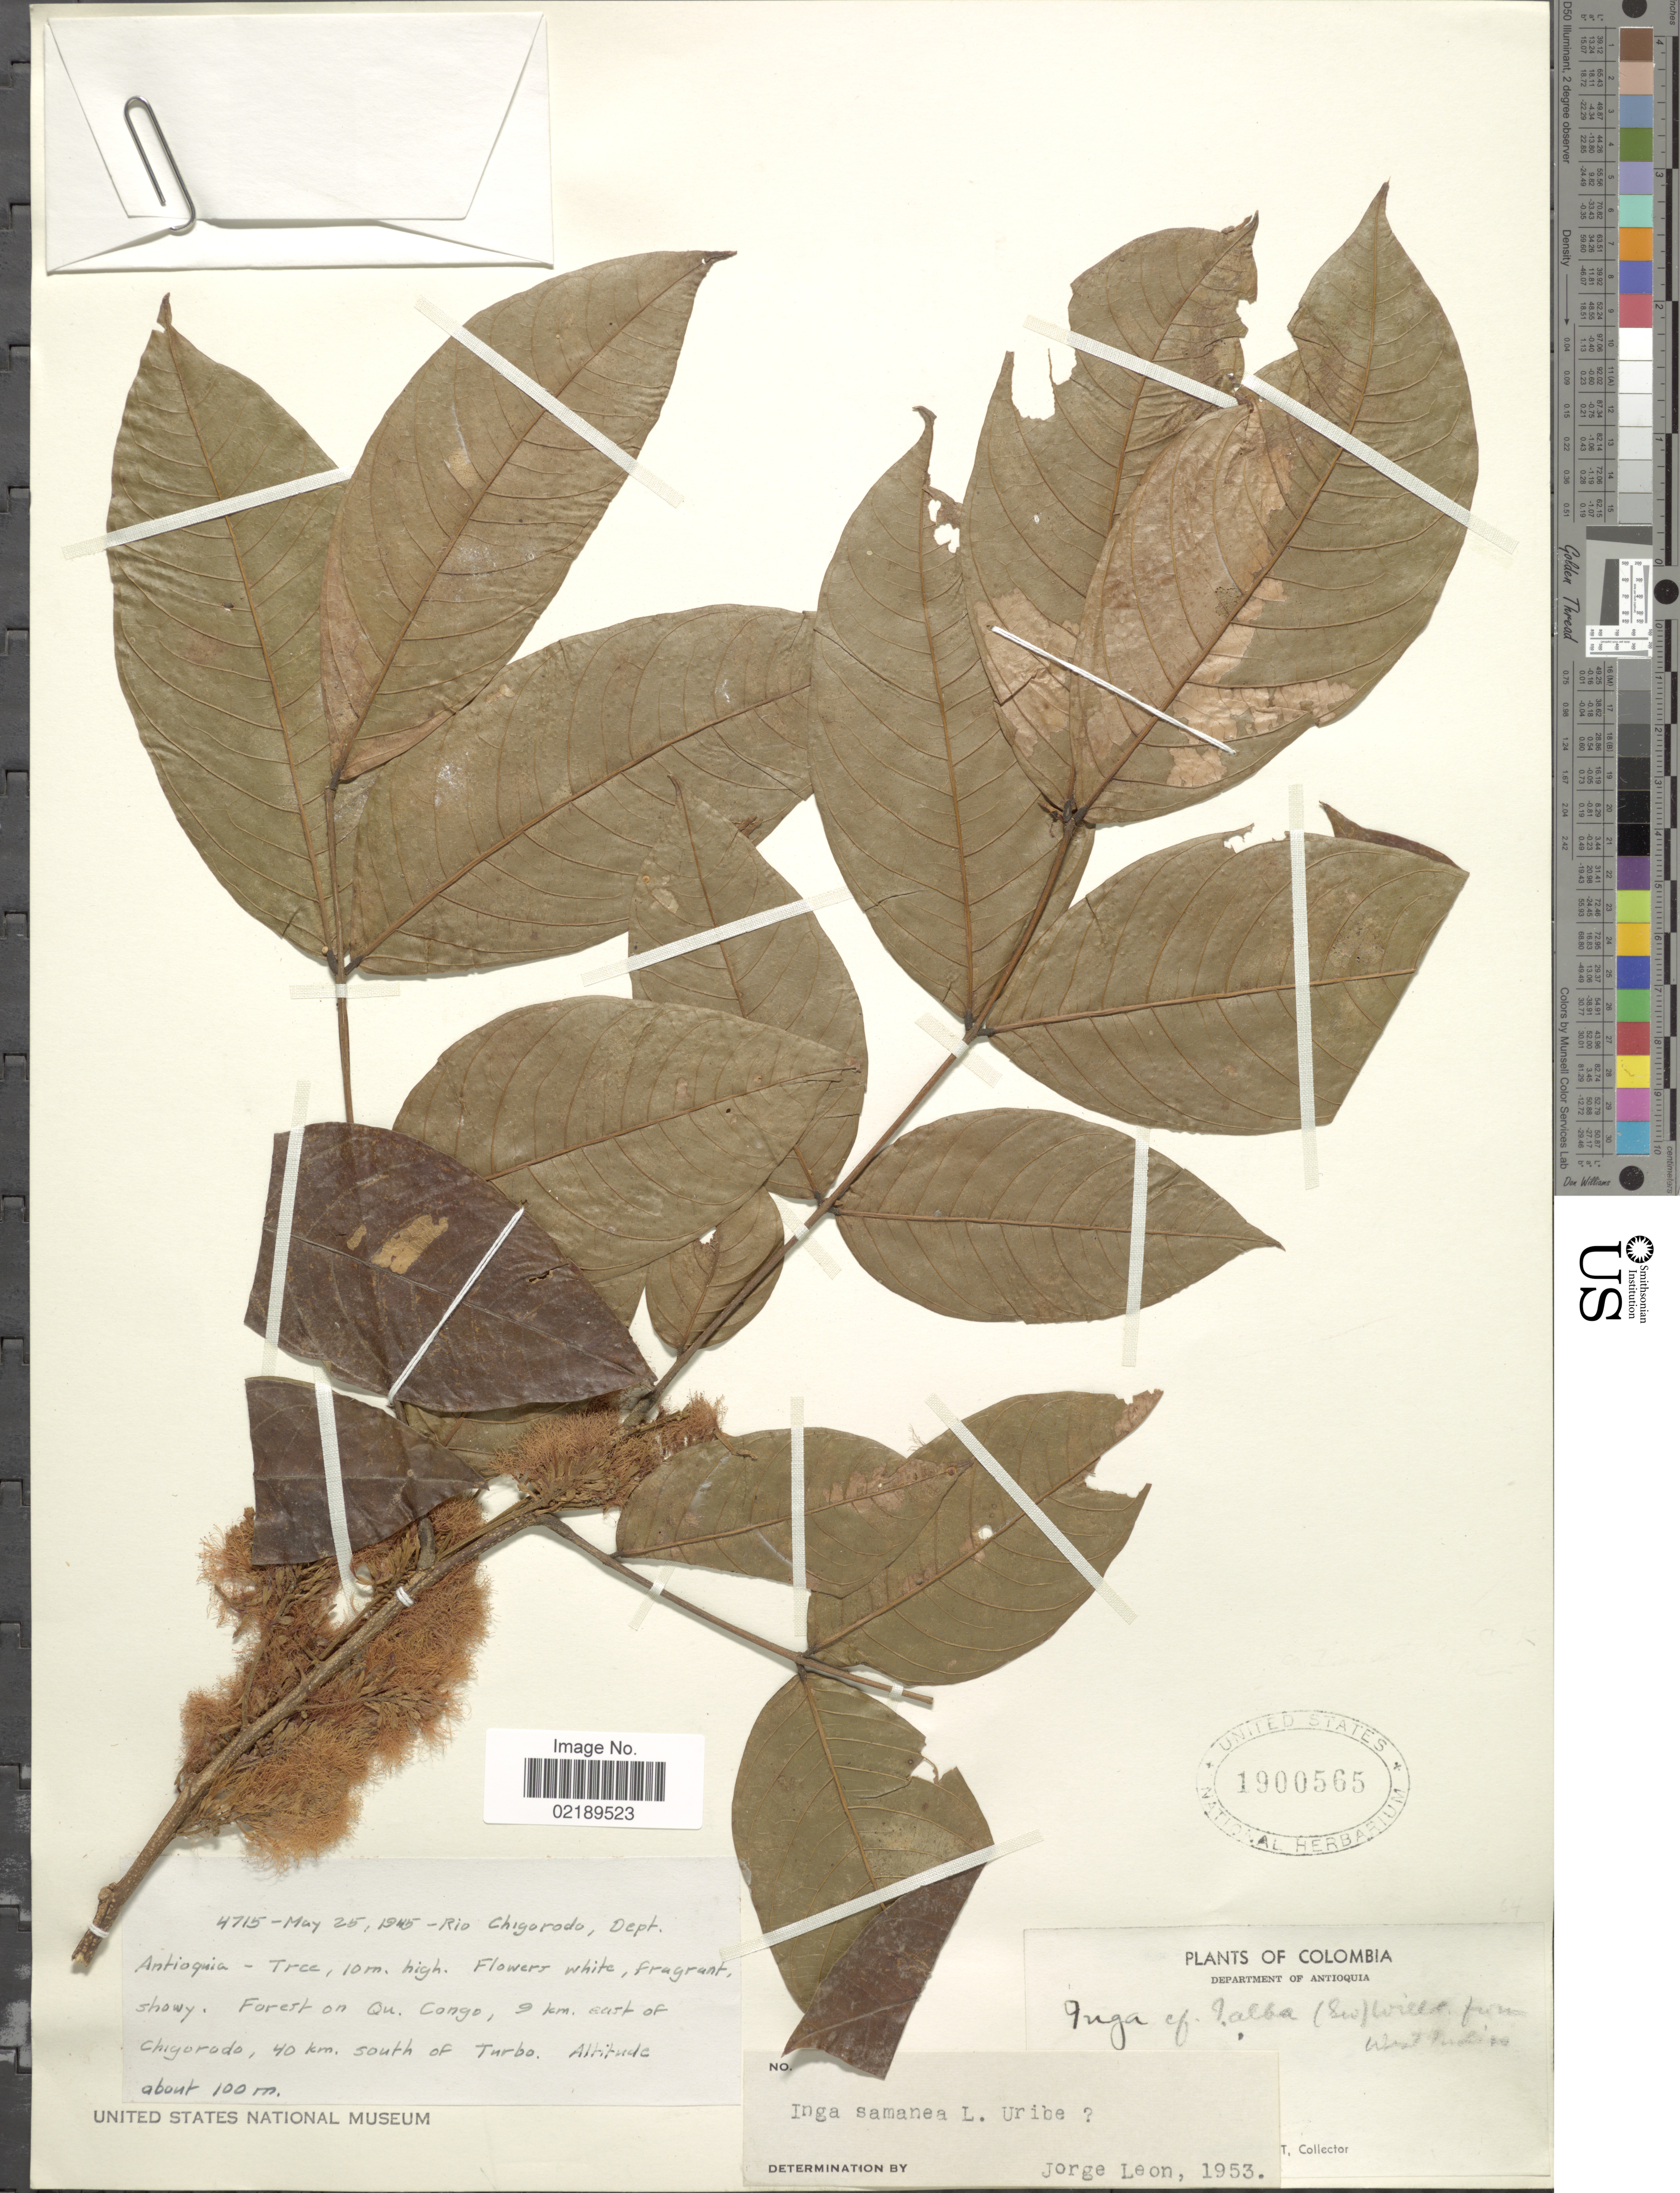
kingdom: Plantae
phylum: Tracheophyta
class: Magnoliopsida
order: Fabales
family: Fabaceae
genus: Inga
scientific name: Inga samanensis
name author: L. Uribe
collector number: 4715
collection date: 1945-05-25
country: Colombia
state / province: Antioquia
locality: Rio Chigorodo, forest on Qu. Congo, 9 km.east of Chigorodo, 40 km. south of Turbo.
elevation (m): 100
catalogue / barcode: US 1900565